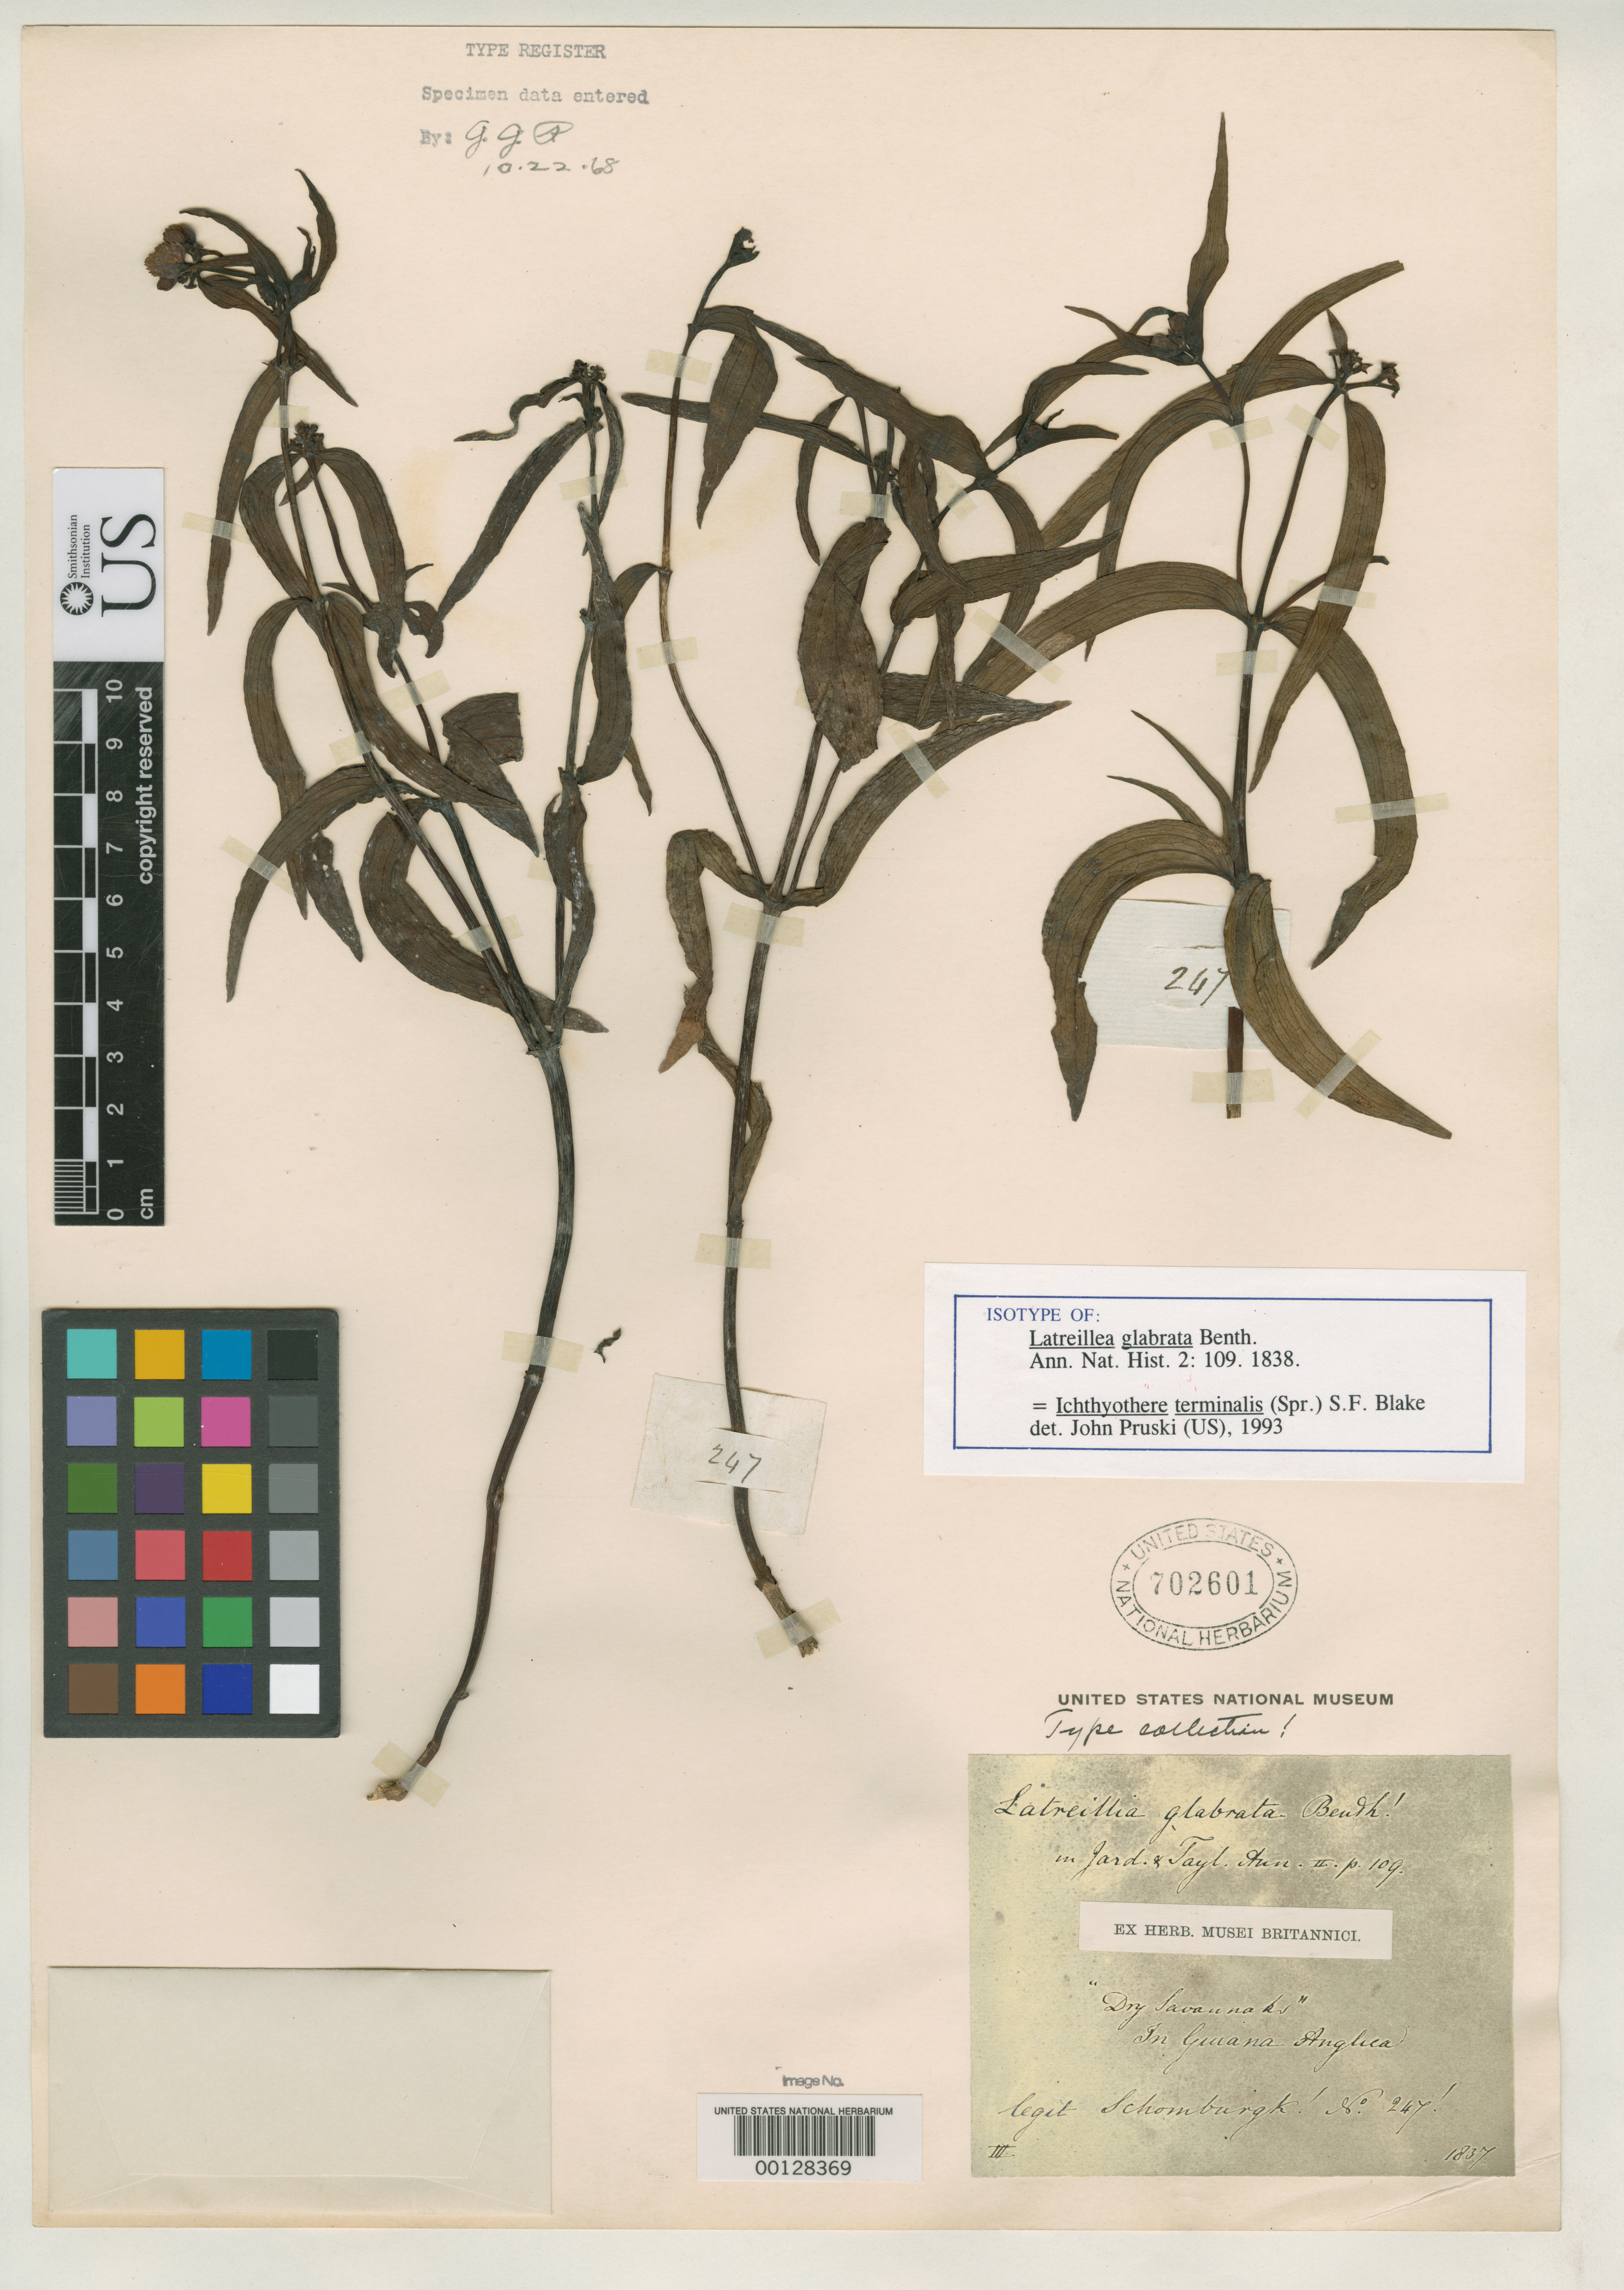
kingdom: Plantae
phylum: Tracheophyta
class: Magnoliopsida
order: Asterales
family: Asteraceae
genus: Latreillea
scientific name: Latreillea glabrata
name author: Benth.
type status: Type Collection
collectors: M. R. Schomburgk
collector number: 247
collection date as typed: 1837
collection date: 1837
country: Guyana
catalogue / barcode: US 702601